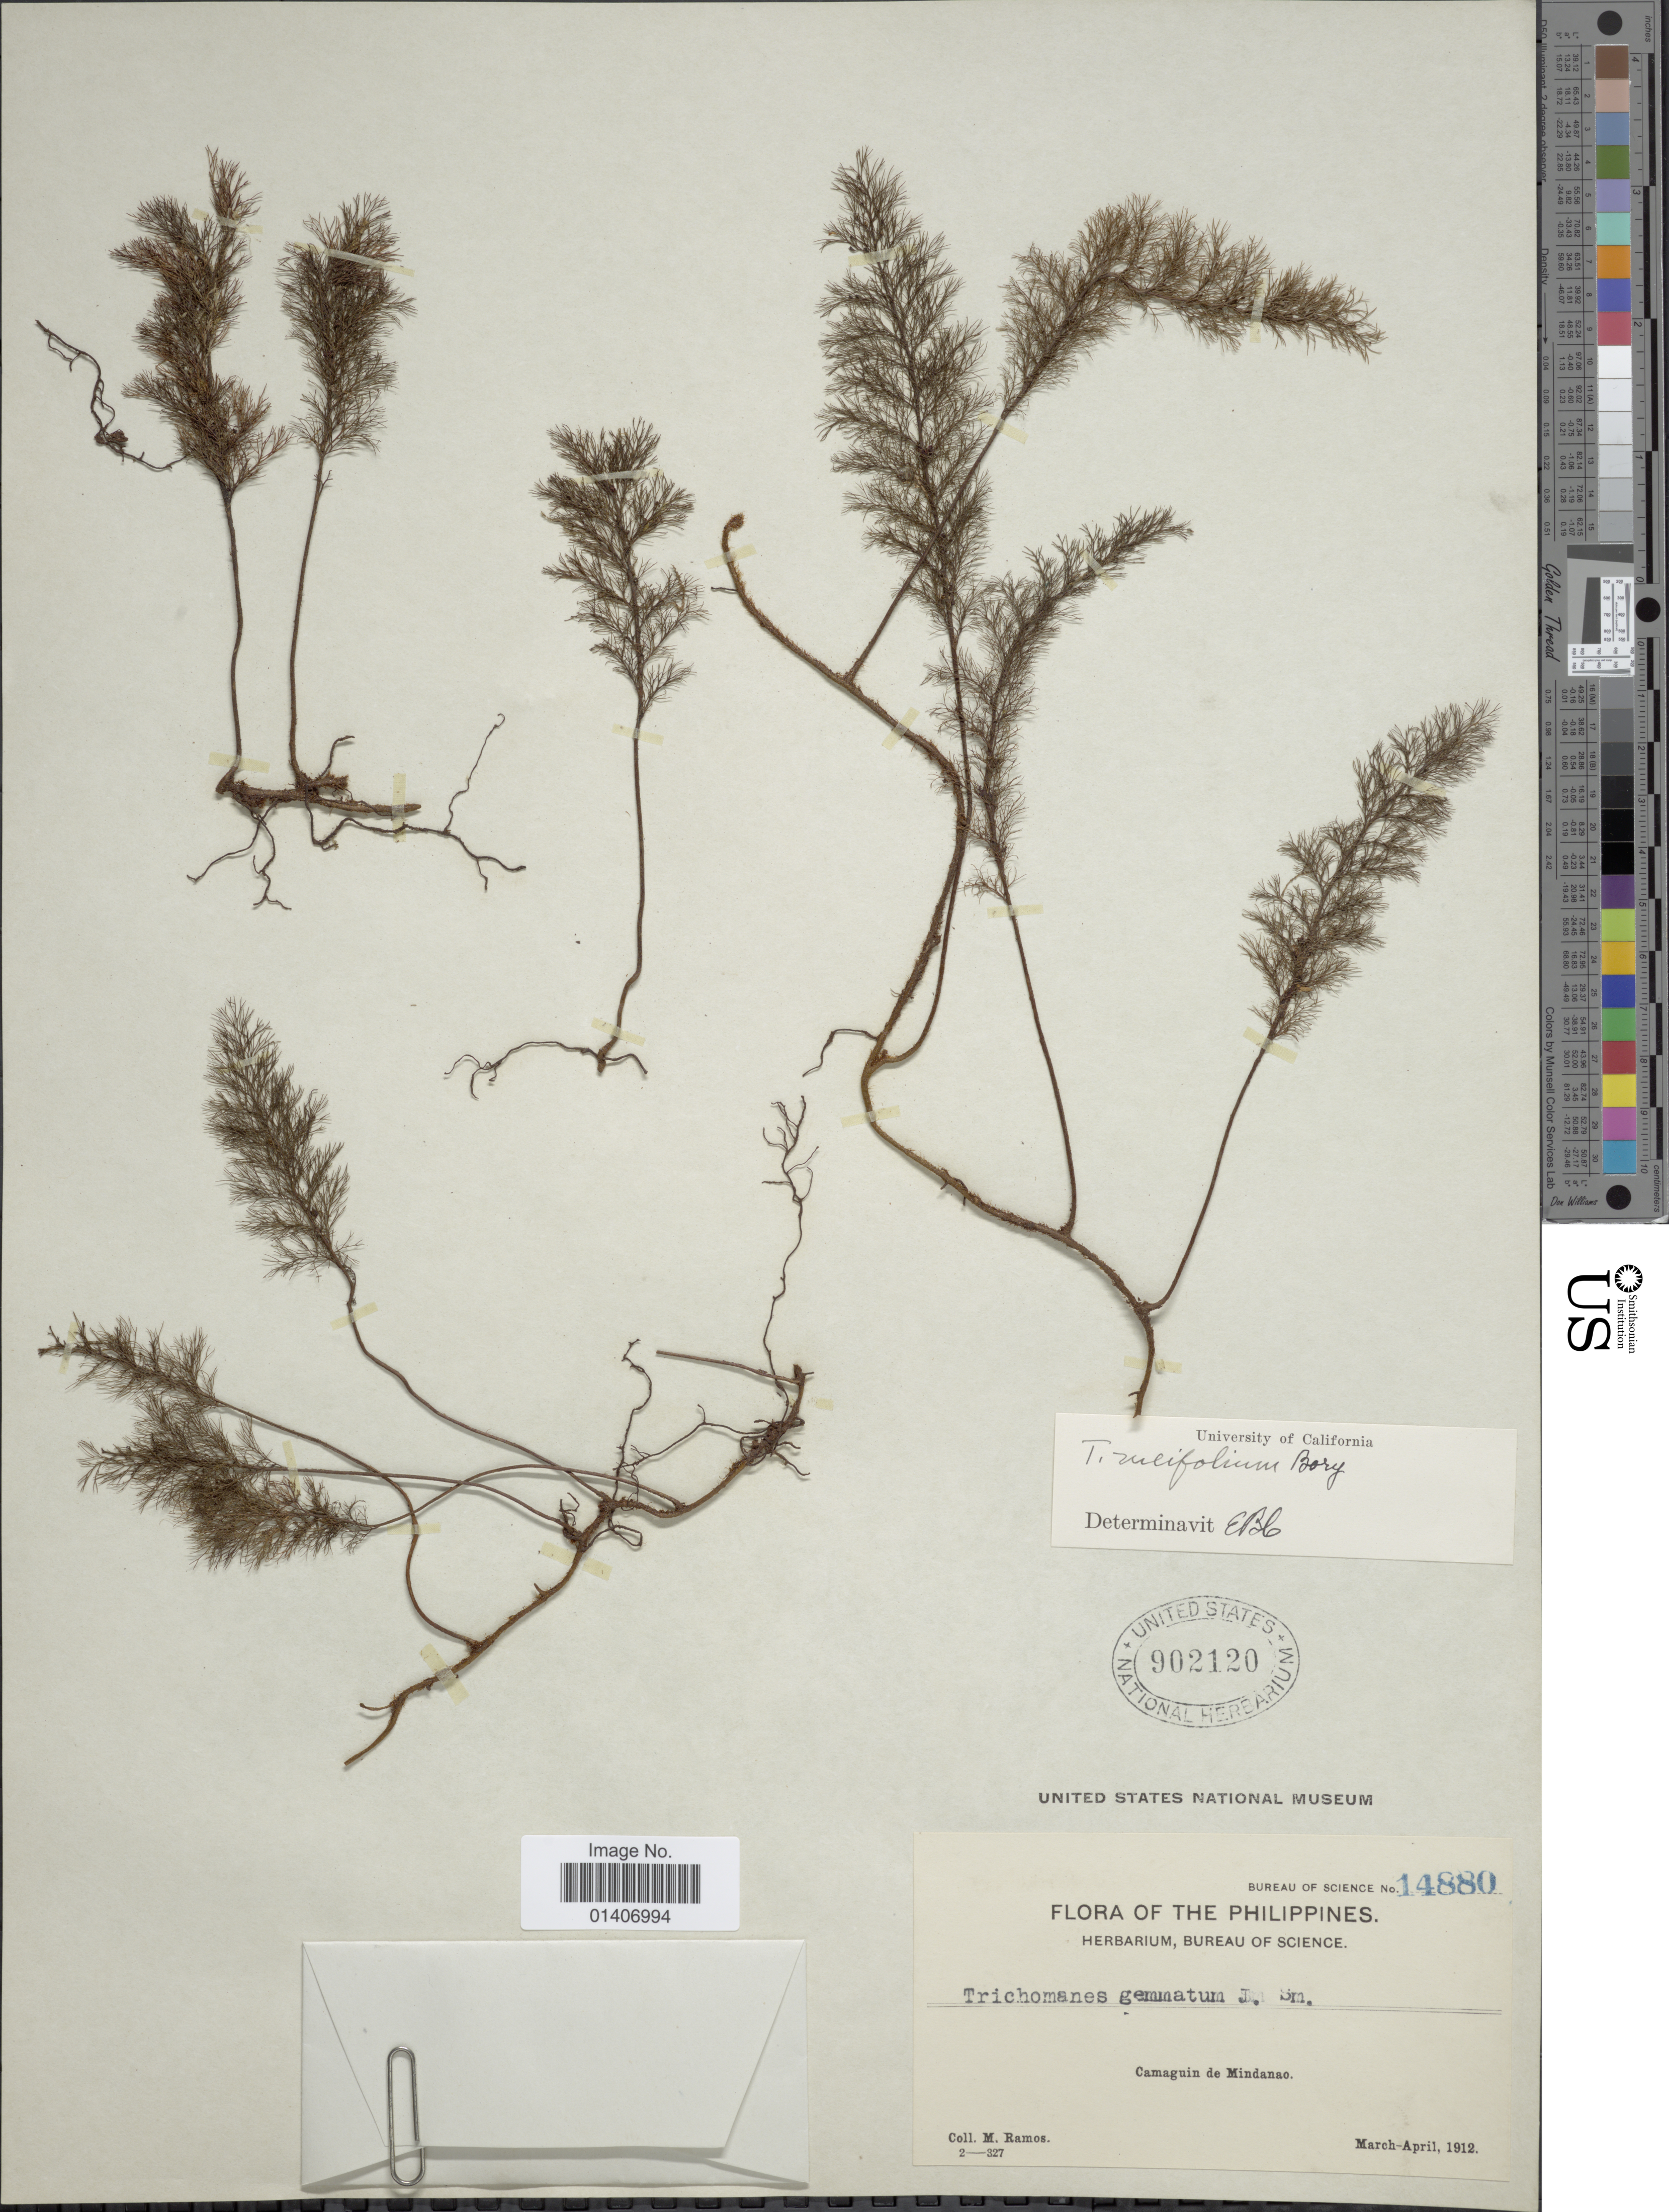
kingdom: Plantae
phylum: Tracheophyta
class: Polypodiopsida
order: Hymenophyllales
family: Hymenophyllaceae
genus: Abrodictyum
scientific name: Abrodictyum meifolium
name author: (Bory) Ebihara & K. Iwats.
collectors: M. Ramos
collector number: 14880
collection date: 1912-03/1912-04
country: Philippines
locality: Camaguin de Mindanao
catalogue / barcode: US 902120